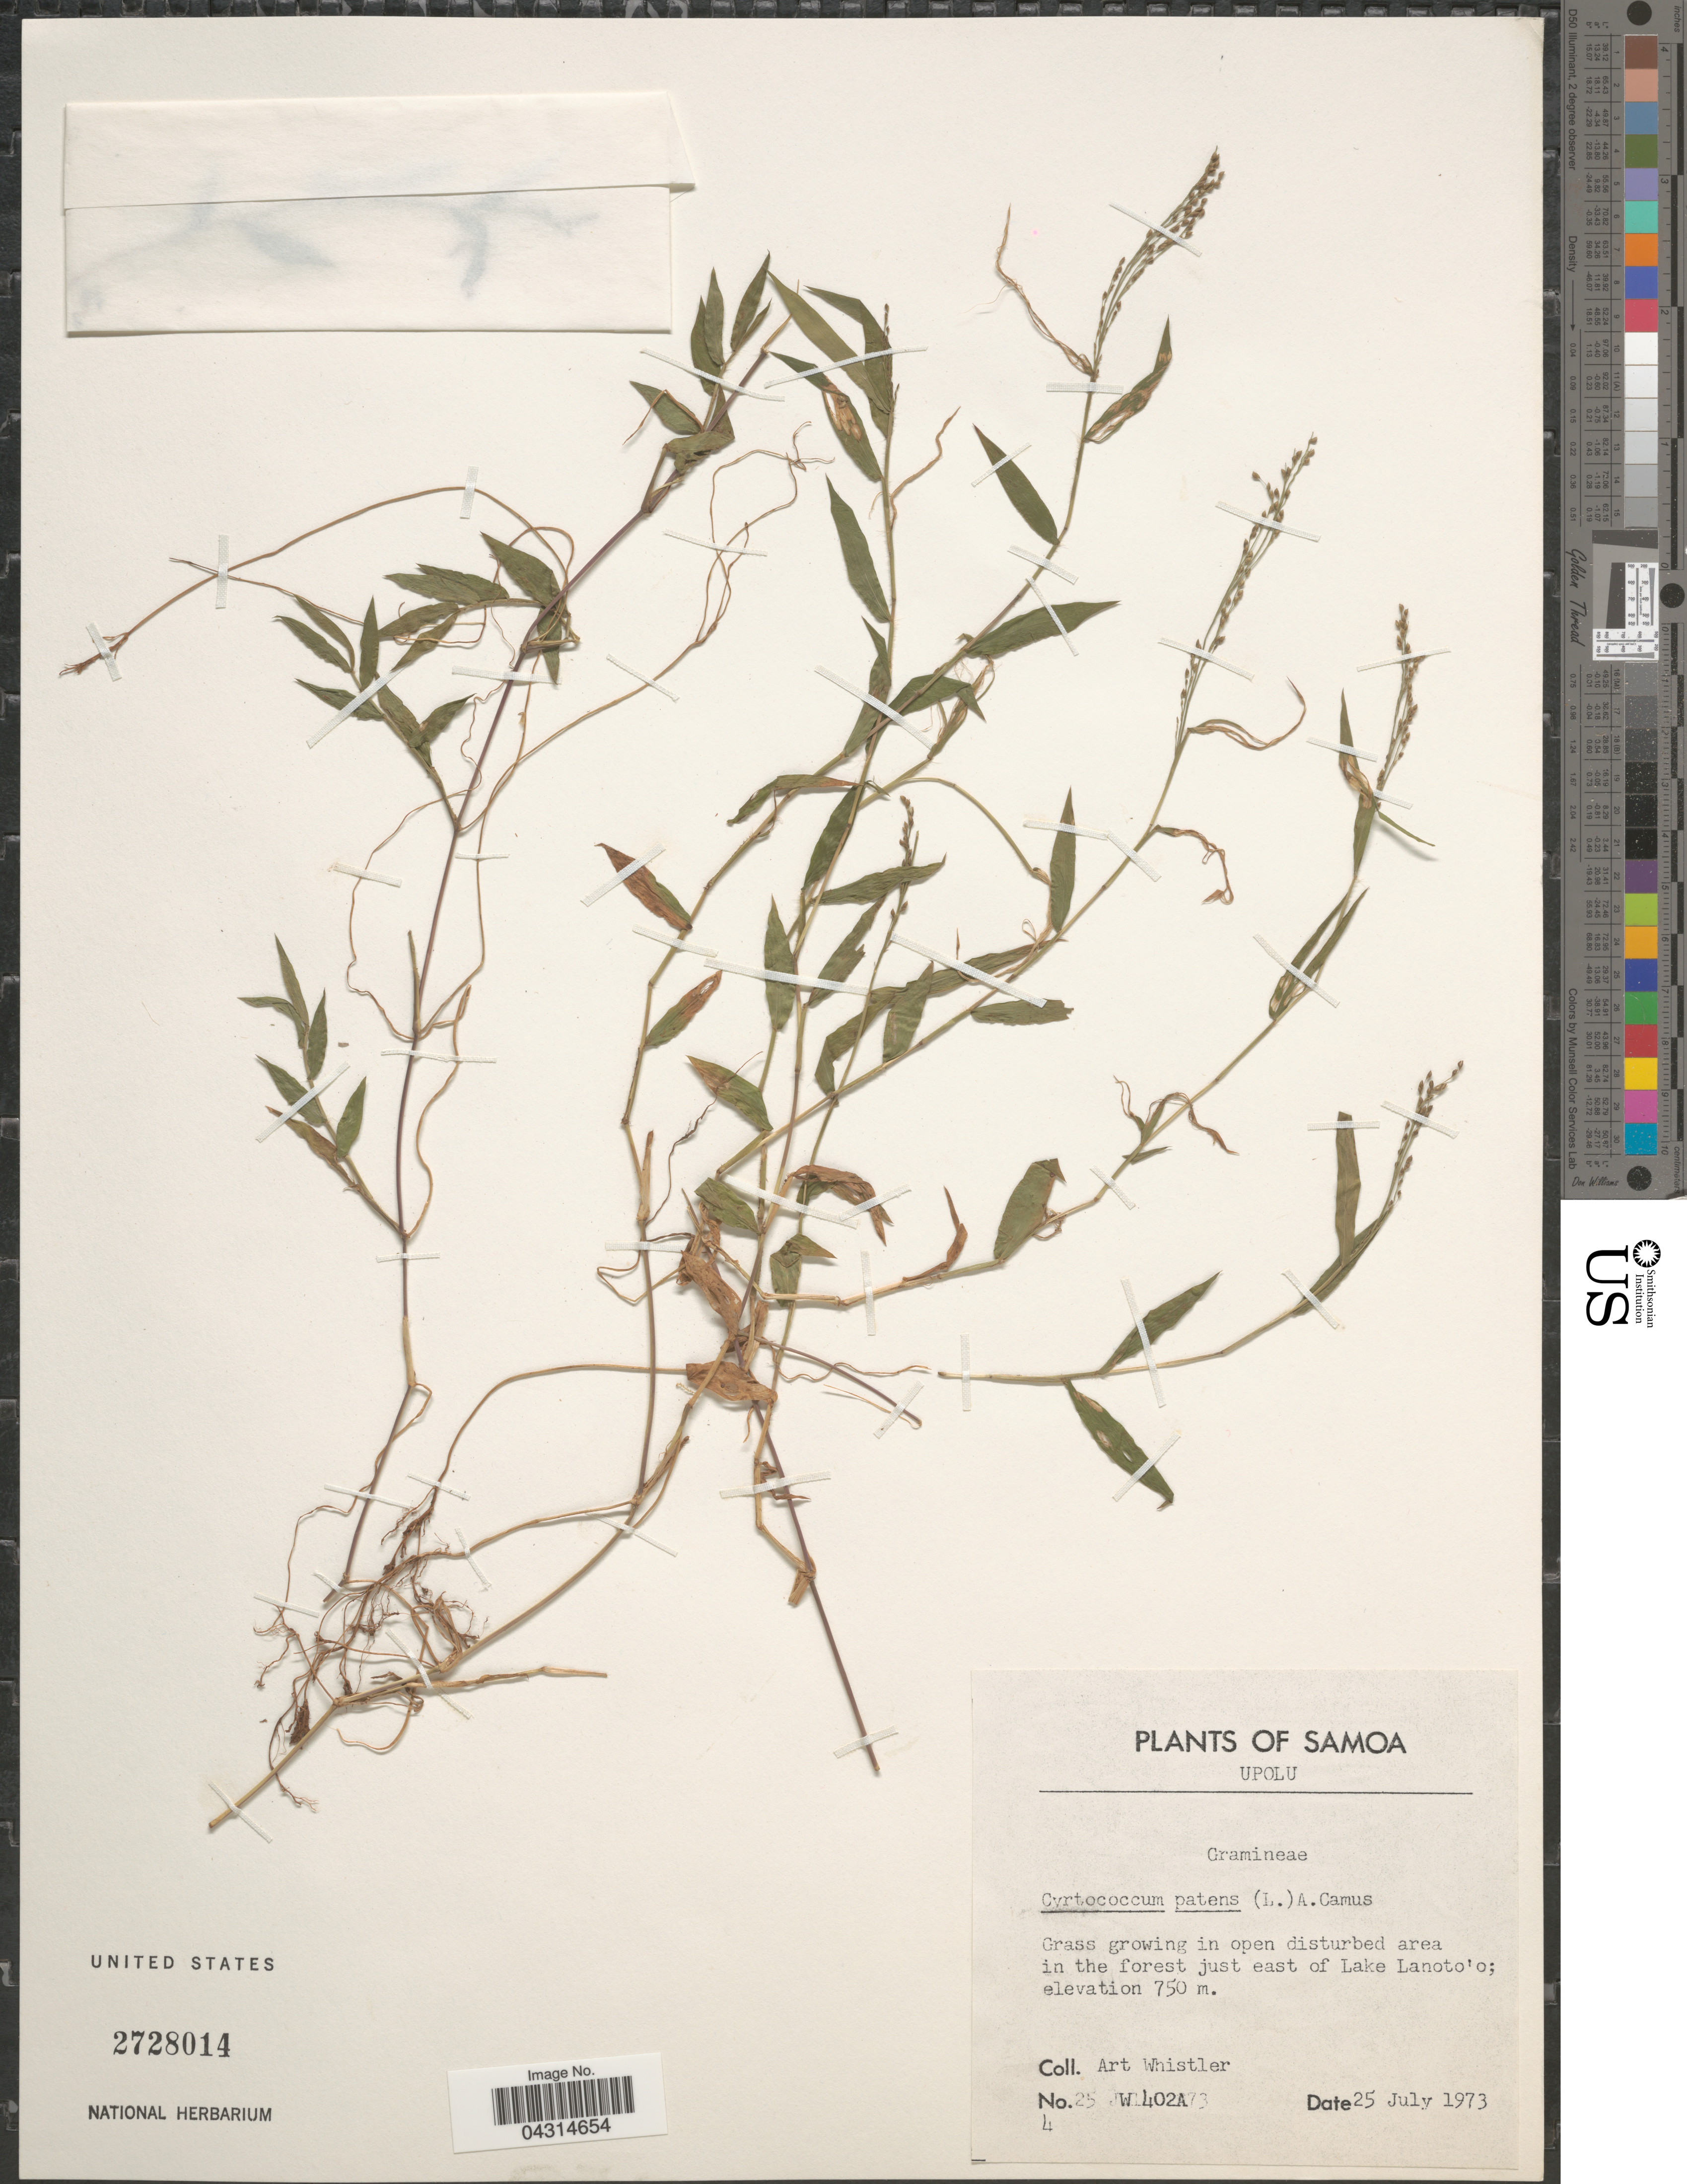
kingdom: Plantae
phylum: Tracheophyta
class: Liliopsida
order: Poales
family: Poaceae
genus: Cyrtococcum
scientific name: Cyrtococcum patens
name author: (L.) A. Camus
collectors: A. Whistler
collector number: W402A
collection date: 1973-07-25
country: Samoa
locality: Samoa. Upolu. In open disturbed area in the forest just east of Lake Lanoto'o.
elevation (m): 750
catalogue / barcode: US 2728014